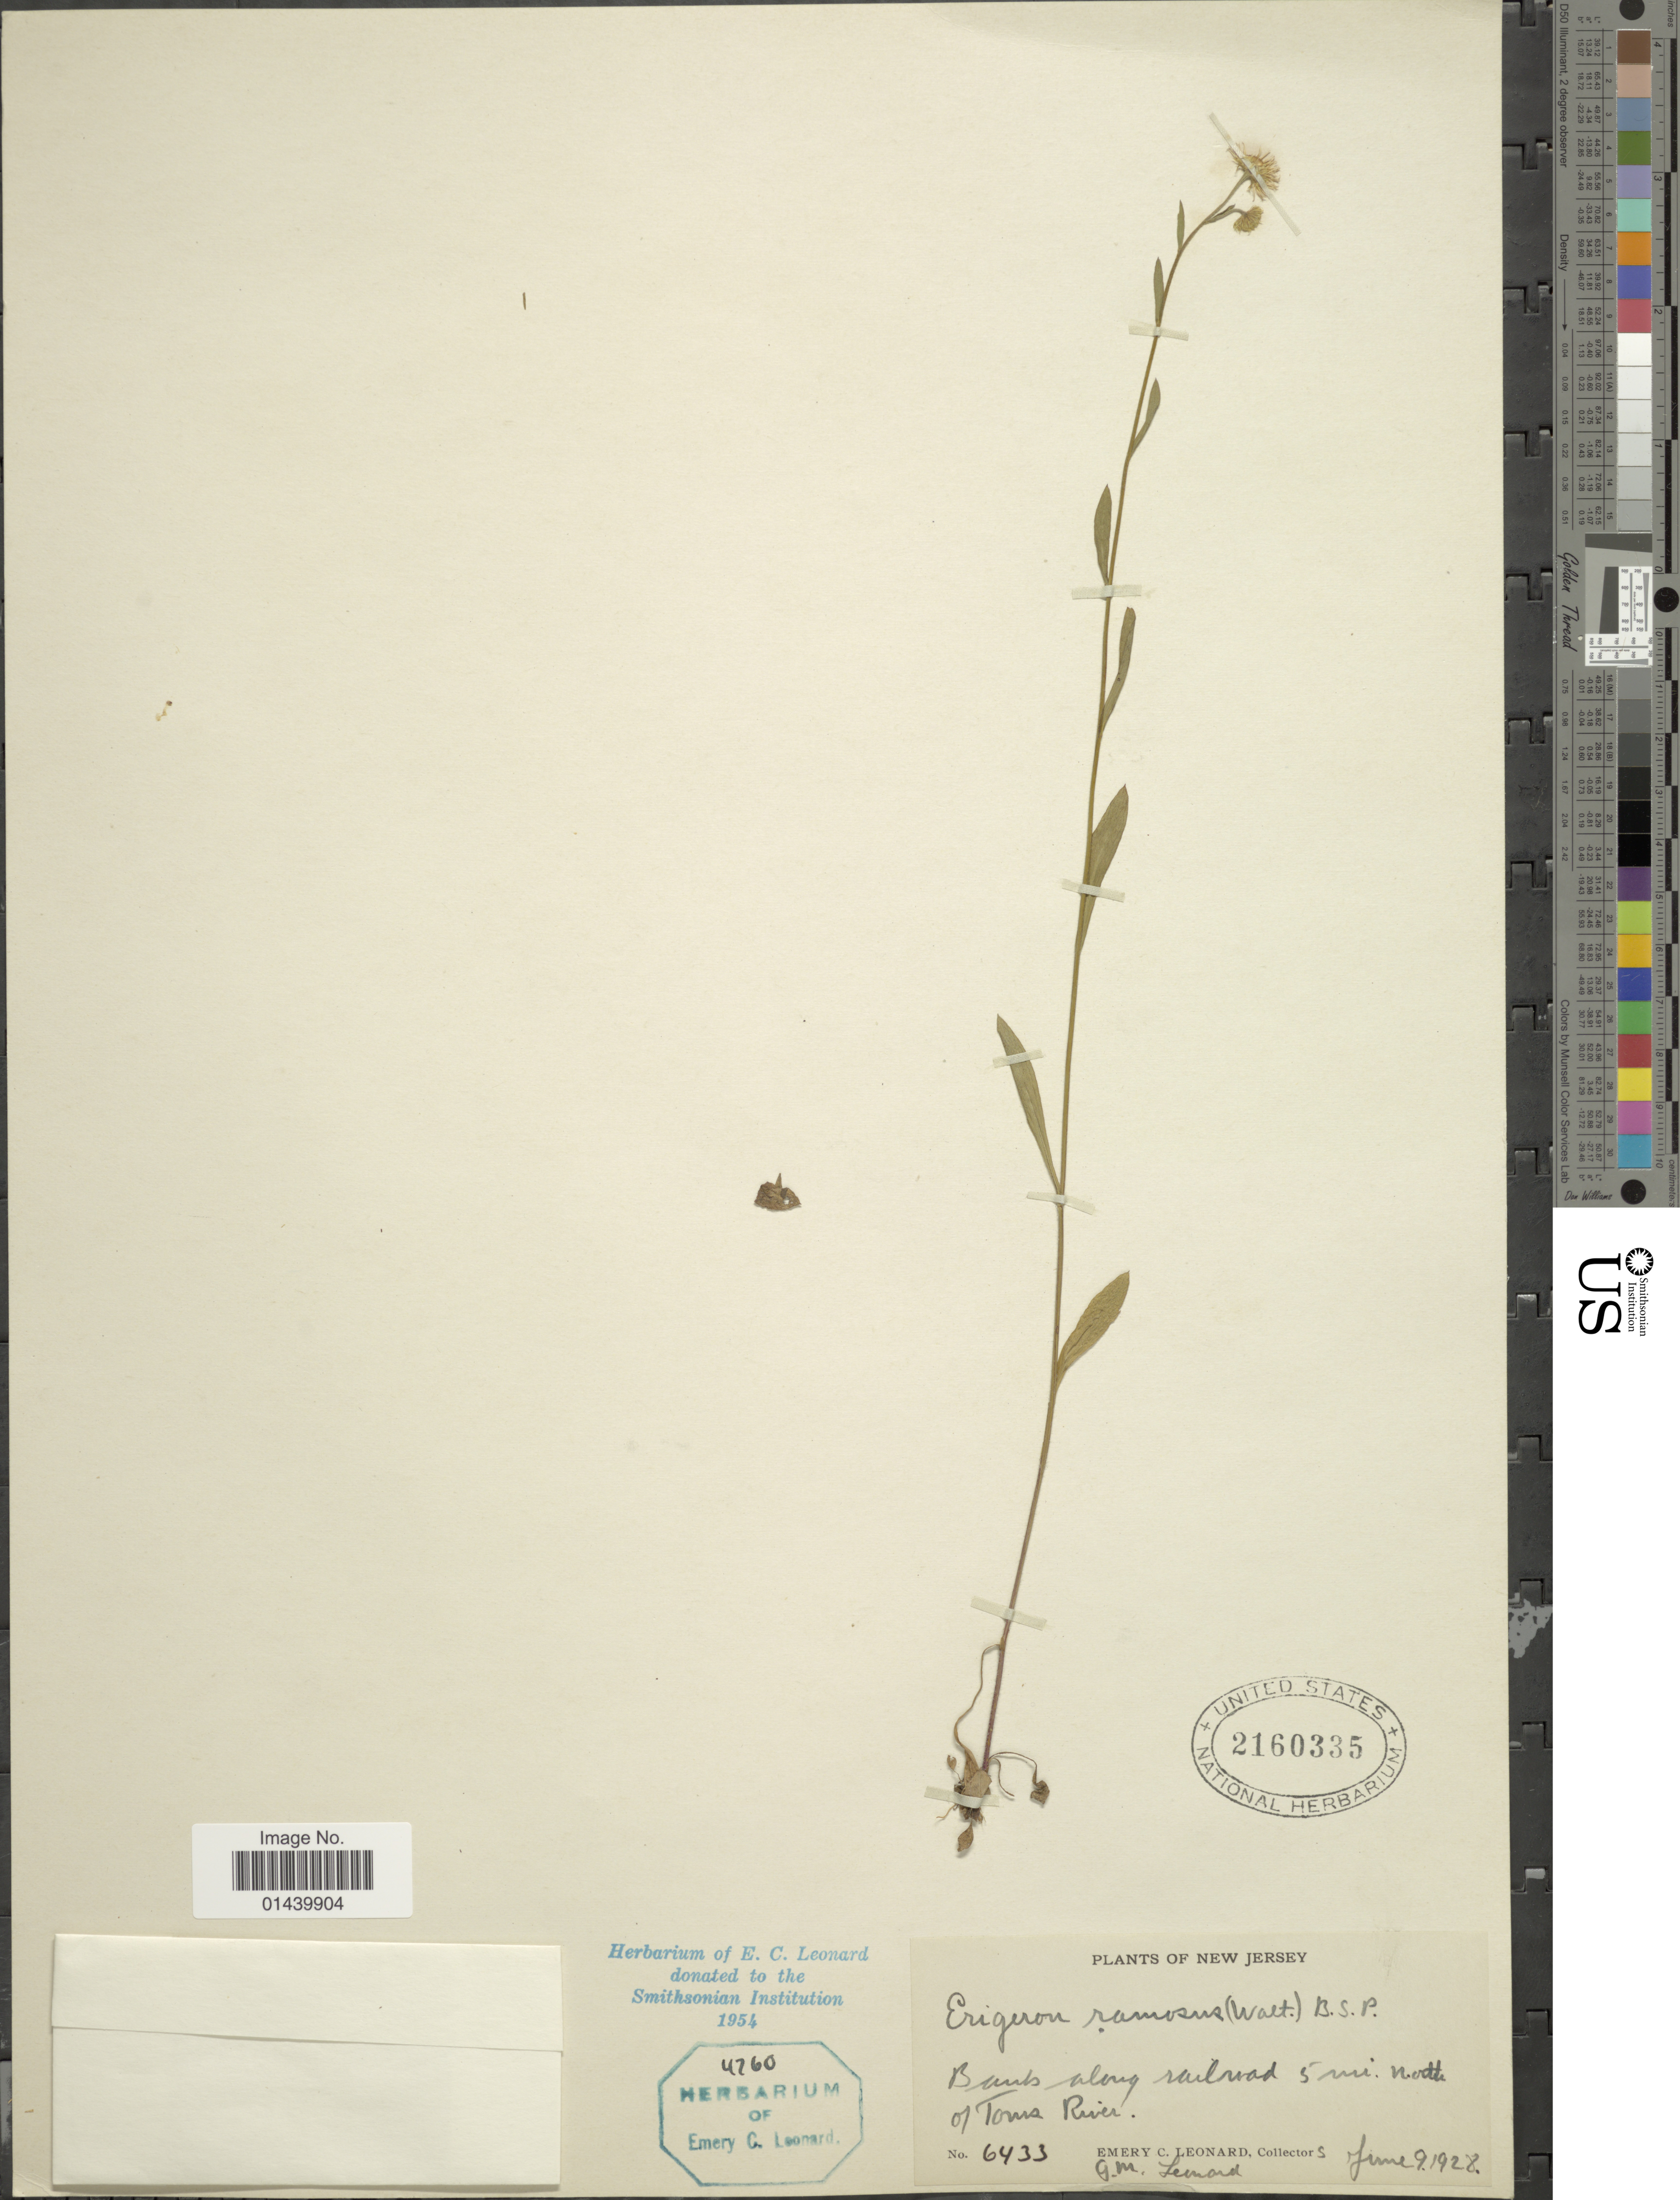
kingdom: Plantae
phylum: Tracheophyta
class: Magnoliopsida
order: Asterales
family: Asteraceae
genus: Erigeron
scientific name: Erigeron strigosus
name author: Muhl. ex Willd.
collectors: E. C. Leonard & G. M. Leonard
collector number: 6433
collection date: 1928-06-09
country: United States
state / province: New Jersey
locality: Banks along railwood 5 mi. north of Toms River.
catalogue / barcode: US 2160335